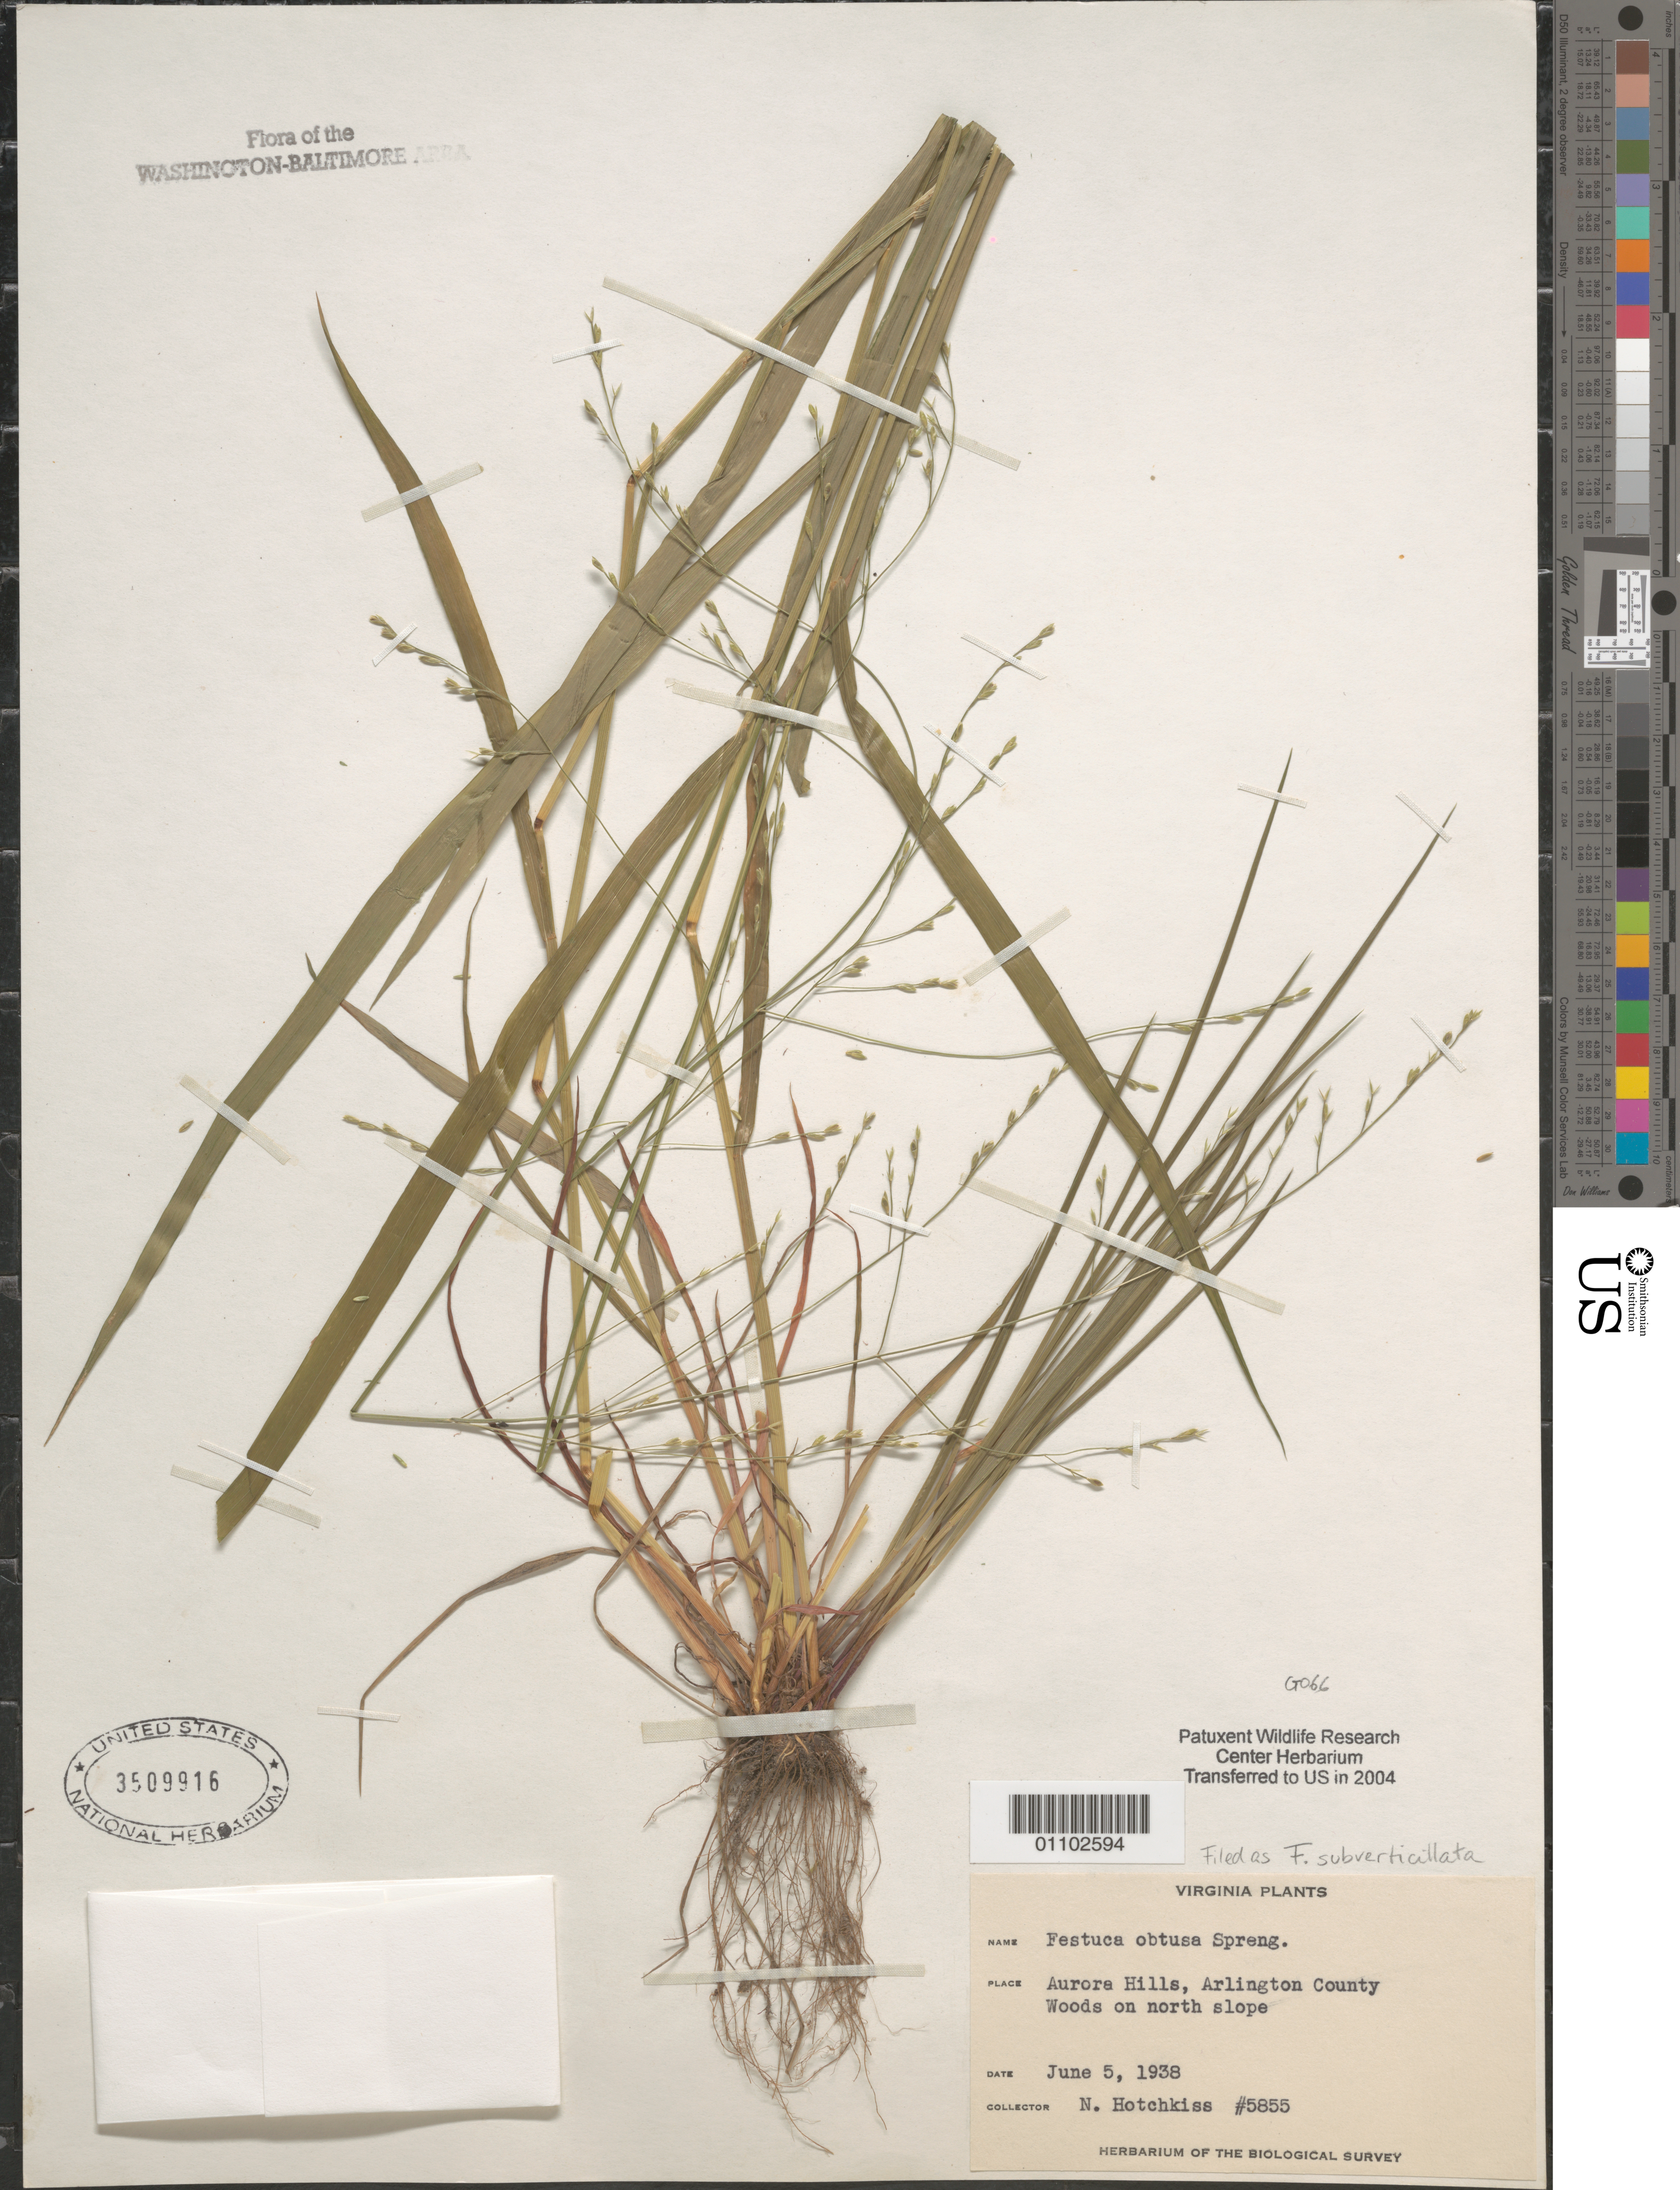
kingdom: Plantae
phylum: Tracheophyta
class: Liliopsida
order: Poales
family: Poaceae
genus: Festuca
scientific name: Festuca subverticillata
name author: (Pers.) E.B. Alexeev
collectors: N. Hotchkiss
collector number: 5855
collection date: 1938-06-05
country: United States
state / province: Virginia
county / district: Arlington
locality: Aurora Hills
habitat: Woods on north slope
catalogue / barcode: US 3509916